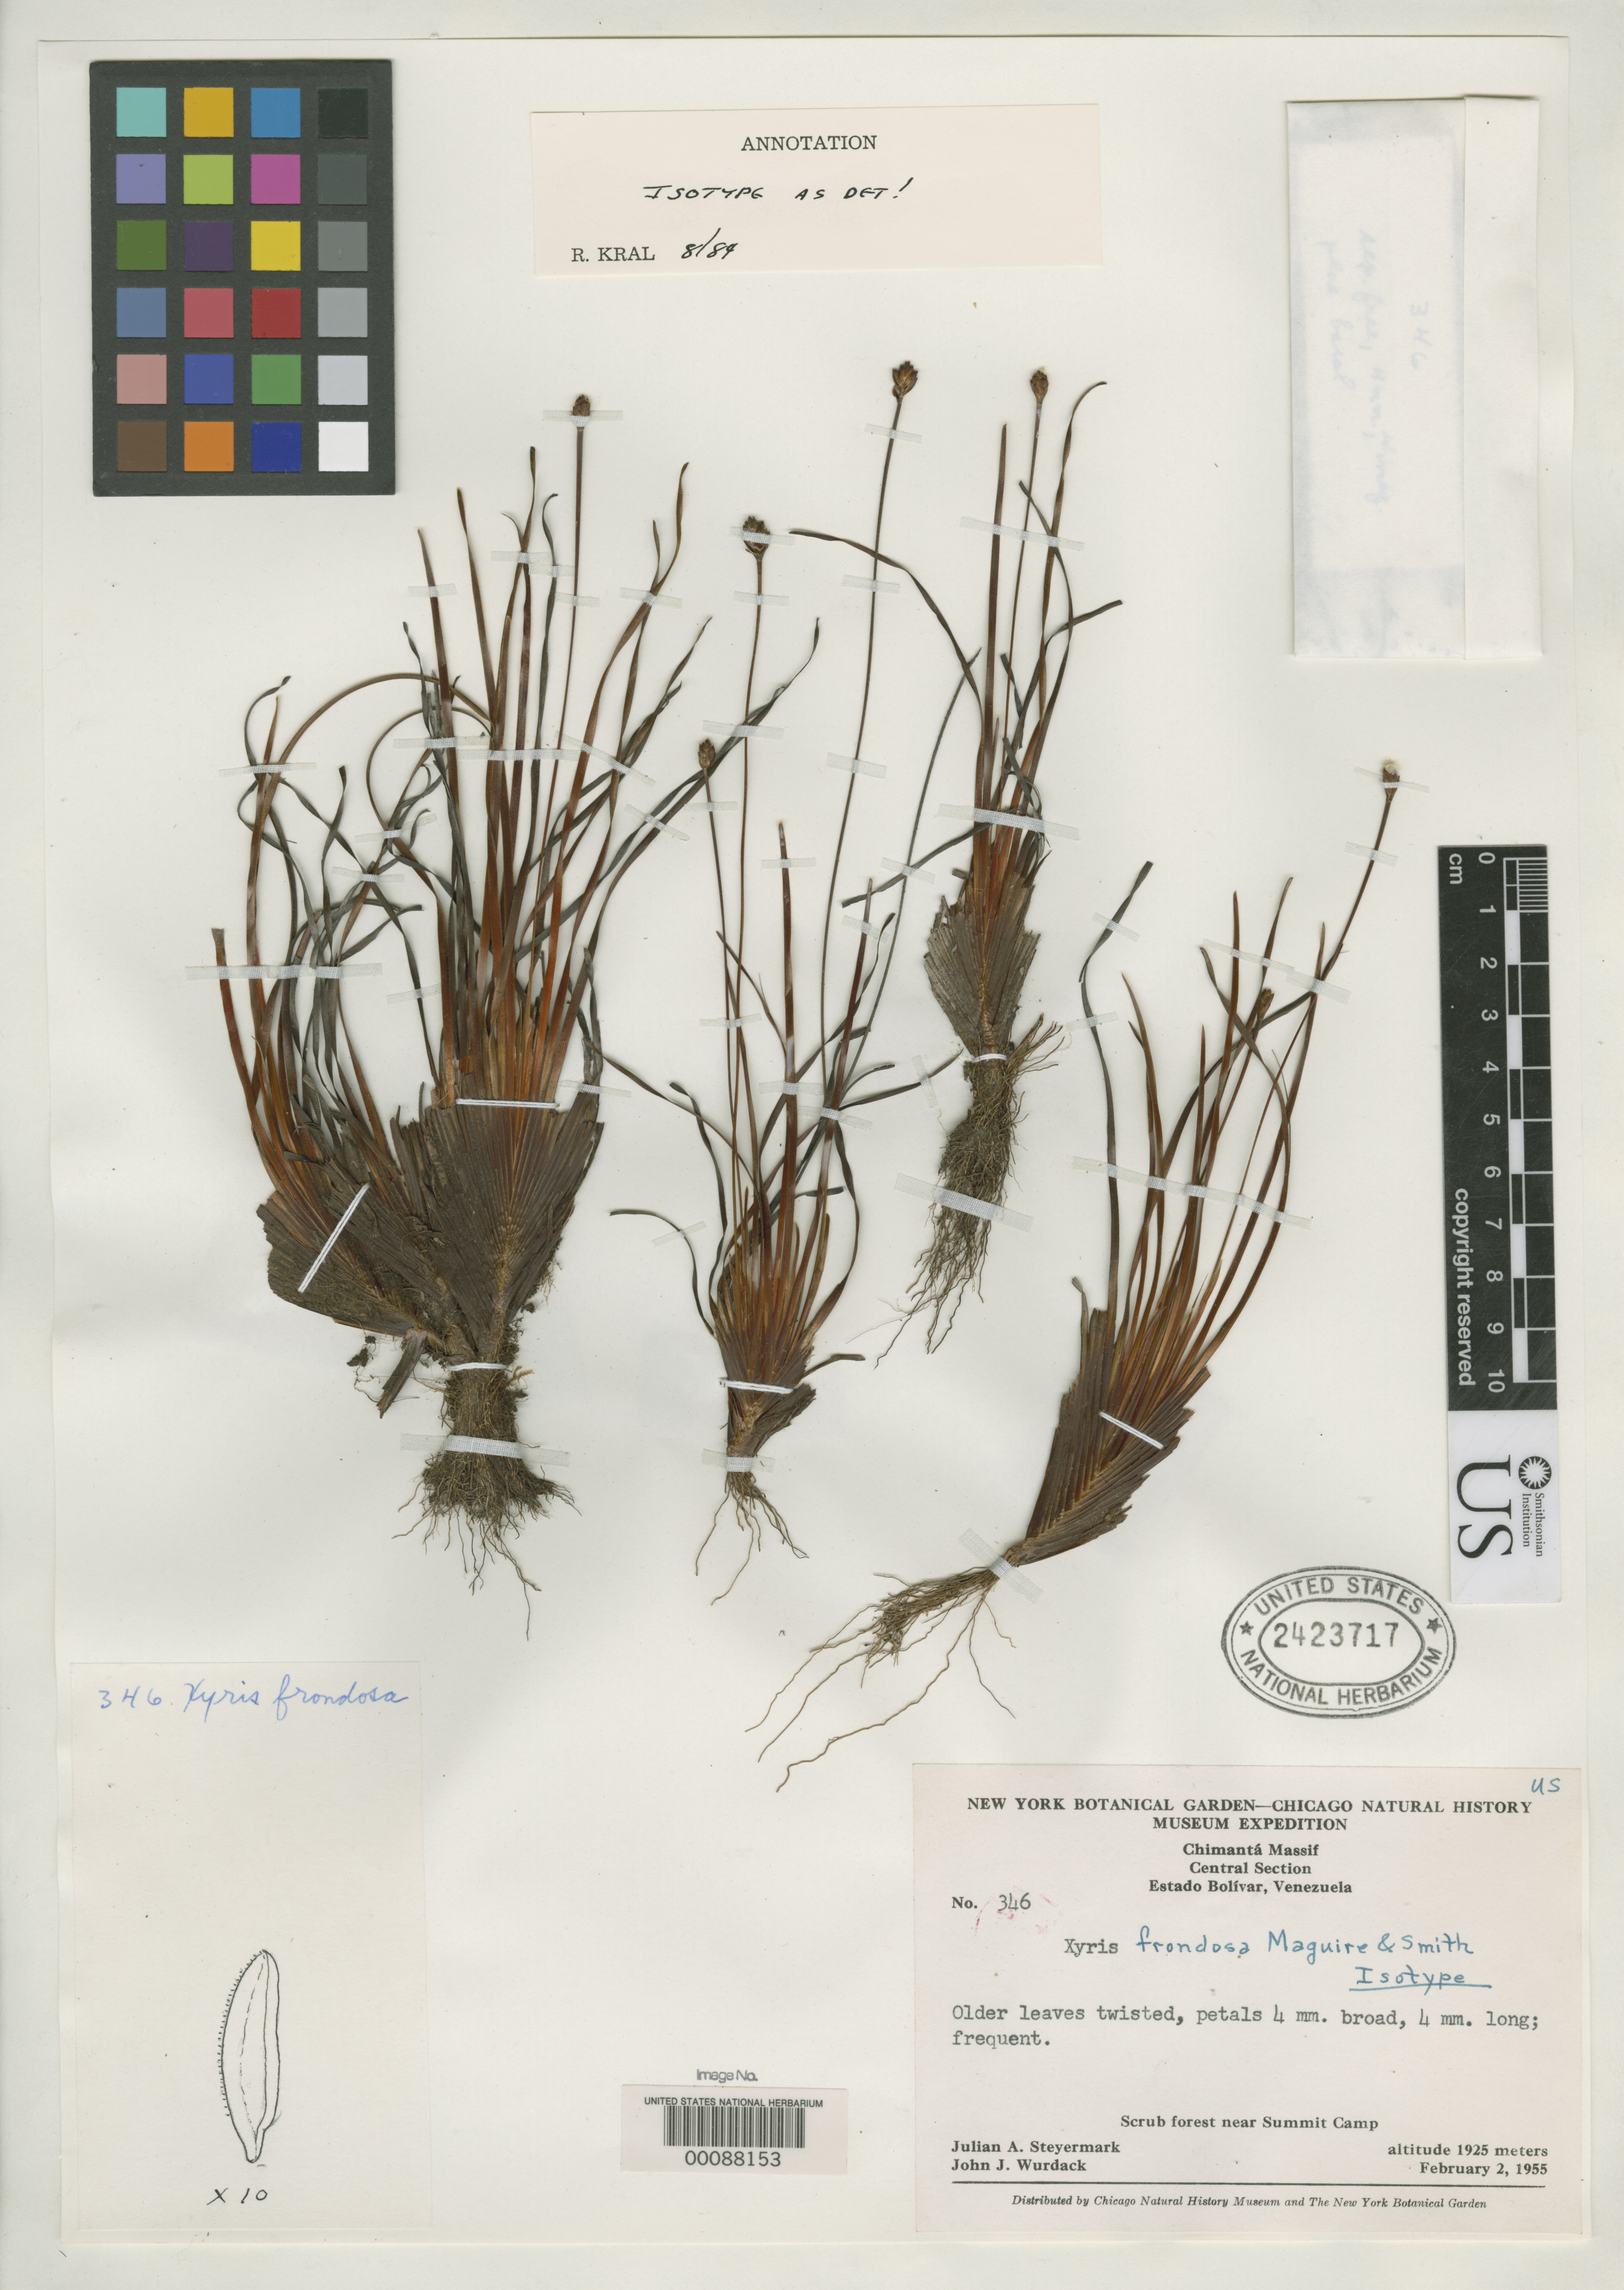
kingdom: Plantae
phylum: Tracheophyta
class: Liliopsida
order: Poales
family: Xyridaceae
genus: Xyris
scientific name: Xyris frondosa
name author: Maguire & L.B. Sm.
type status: Isotype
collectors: J. Steyermark & J. J. Wurdack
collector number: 346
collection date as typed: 02 Feb 1955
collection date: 1955-02-02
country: Venezuela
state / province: Bolivar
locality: Chimanta Massif, central section.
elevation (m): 1925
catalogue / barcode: US 2423717